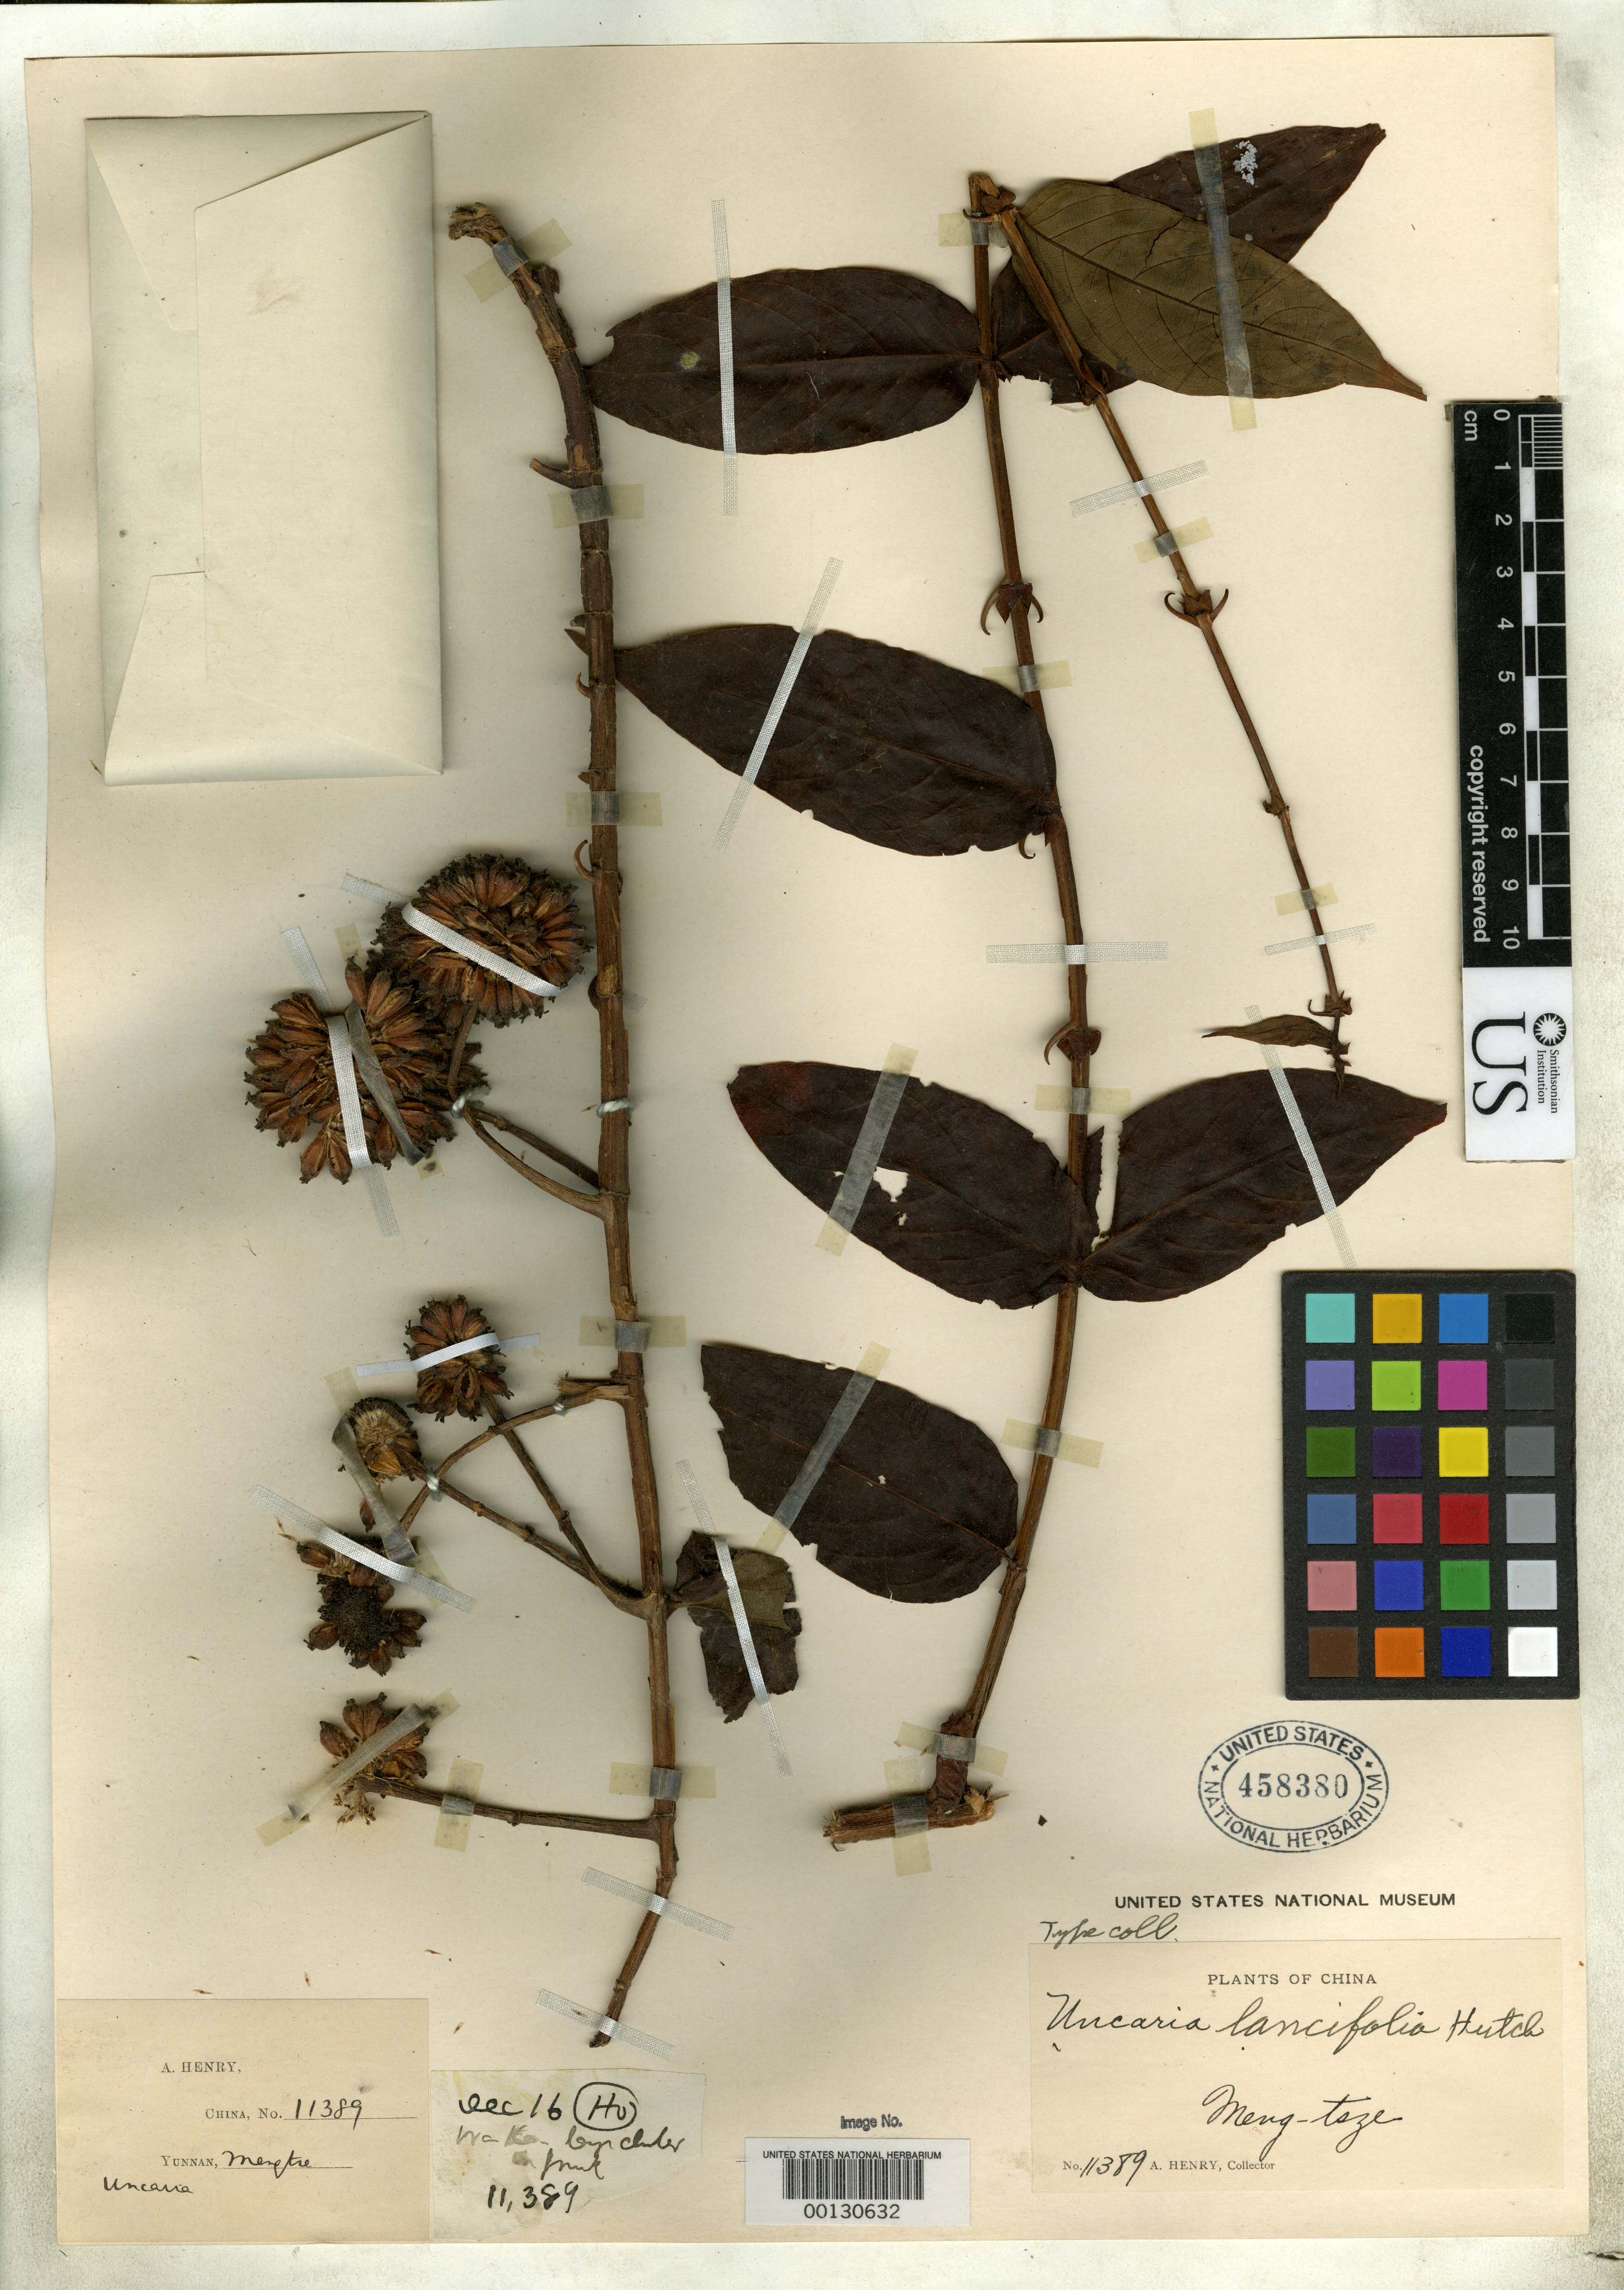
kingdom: Plantae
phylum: Tracheophyta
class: Magnoliopsida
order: Gentianales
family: Rubiaceae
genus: Uncaria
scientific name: Uncaria lancifolia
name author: Hutch. in Sarg.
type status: Isotype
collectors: A. Henry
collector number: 11389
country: China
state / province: Yunnan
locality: Mengtze [Meng-tsze]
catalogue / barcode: US 458380